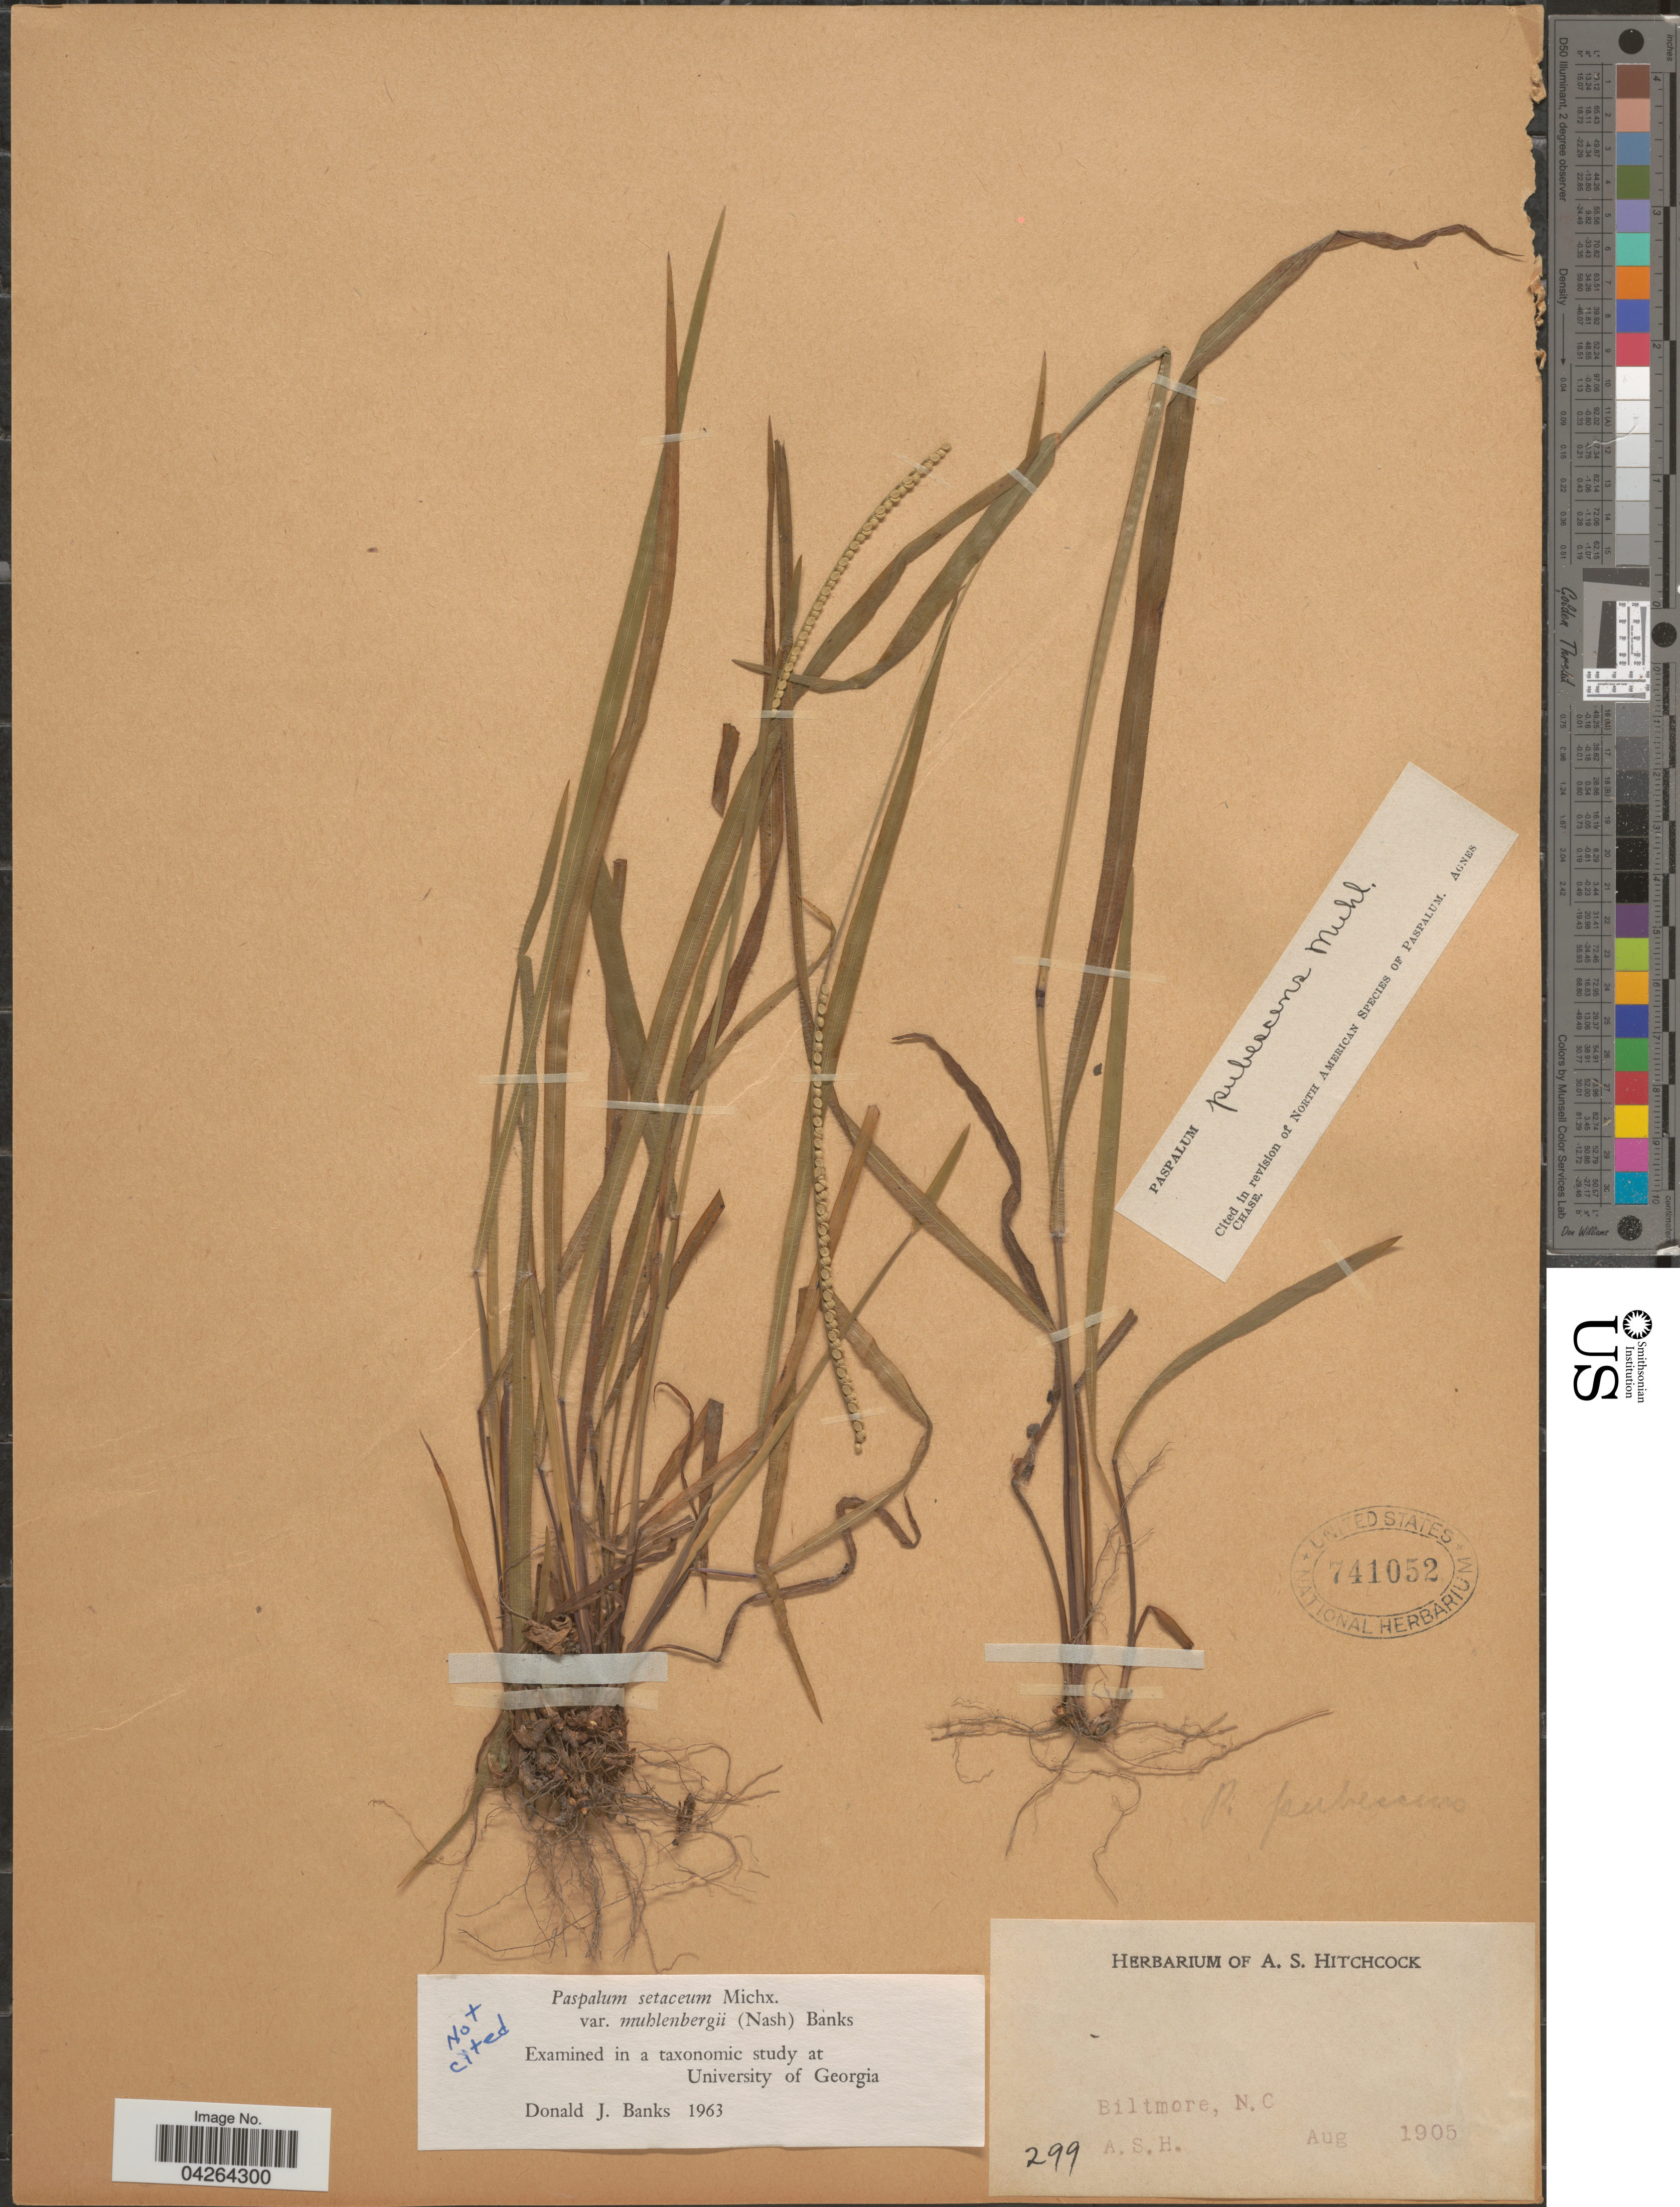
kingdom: Plantae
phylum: Tracheophyta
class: Liliopsida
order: Poales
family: Poaceae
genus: Paspalum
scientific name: Paspalum setaceum var. muhlenbergii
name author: (Nash) D.J. Banks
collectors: A. S. Hitchcock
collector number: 299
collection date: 1905-08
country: United States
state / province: North Carolina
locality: Biltmore.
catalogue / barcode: US 741052